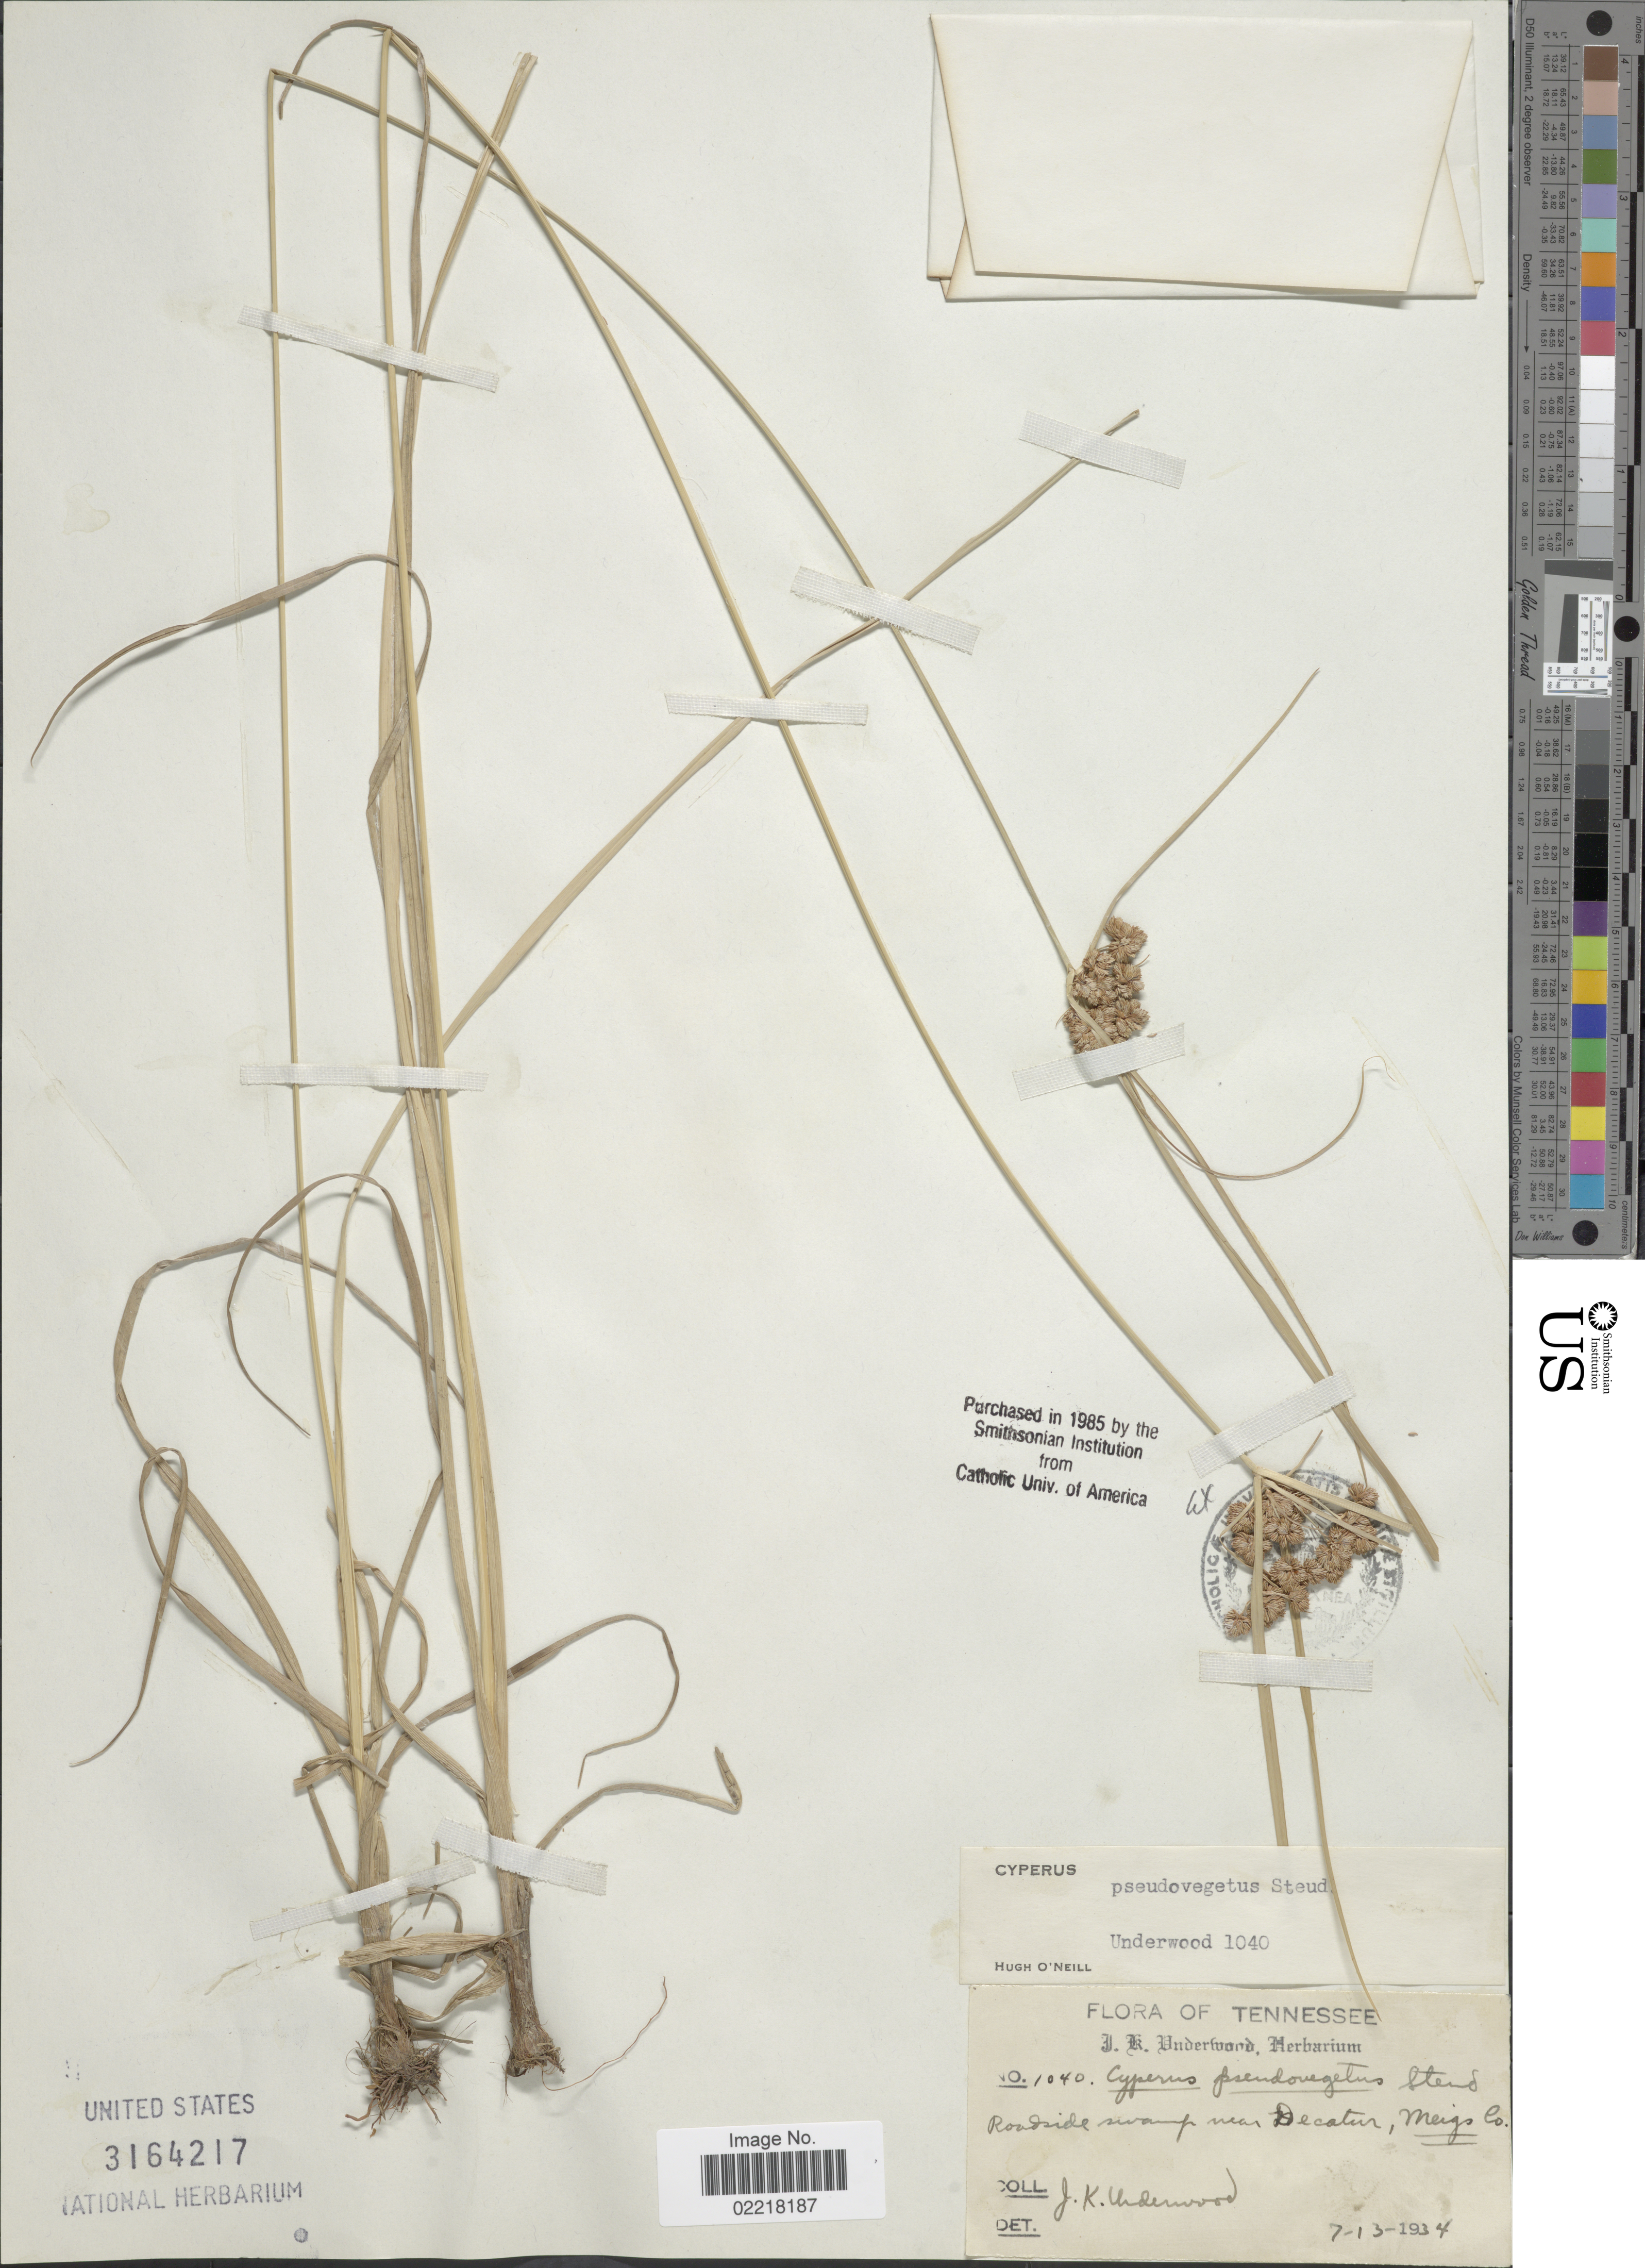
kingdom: Plantae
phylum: Tracheophyta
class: Liliopsida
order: Poales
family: Cyperaceae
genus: Cyperus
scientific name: Cyperus pseudovegetus Steud.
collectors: J. K. Underwood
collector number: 1040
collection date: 1934-07-13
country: United States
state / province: Tennessee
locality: Roadside swamp near Decatur, Meigs Co.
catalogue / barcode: US 3164217